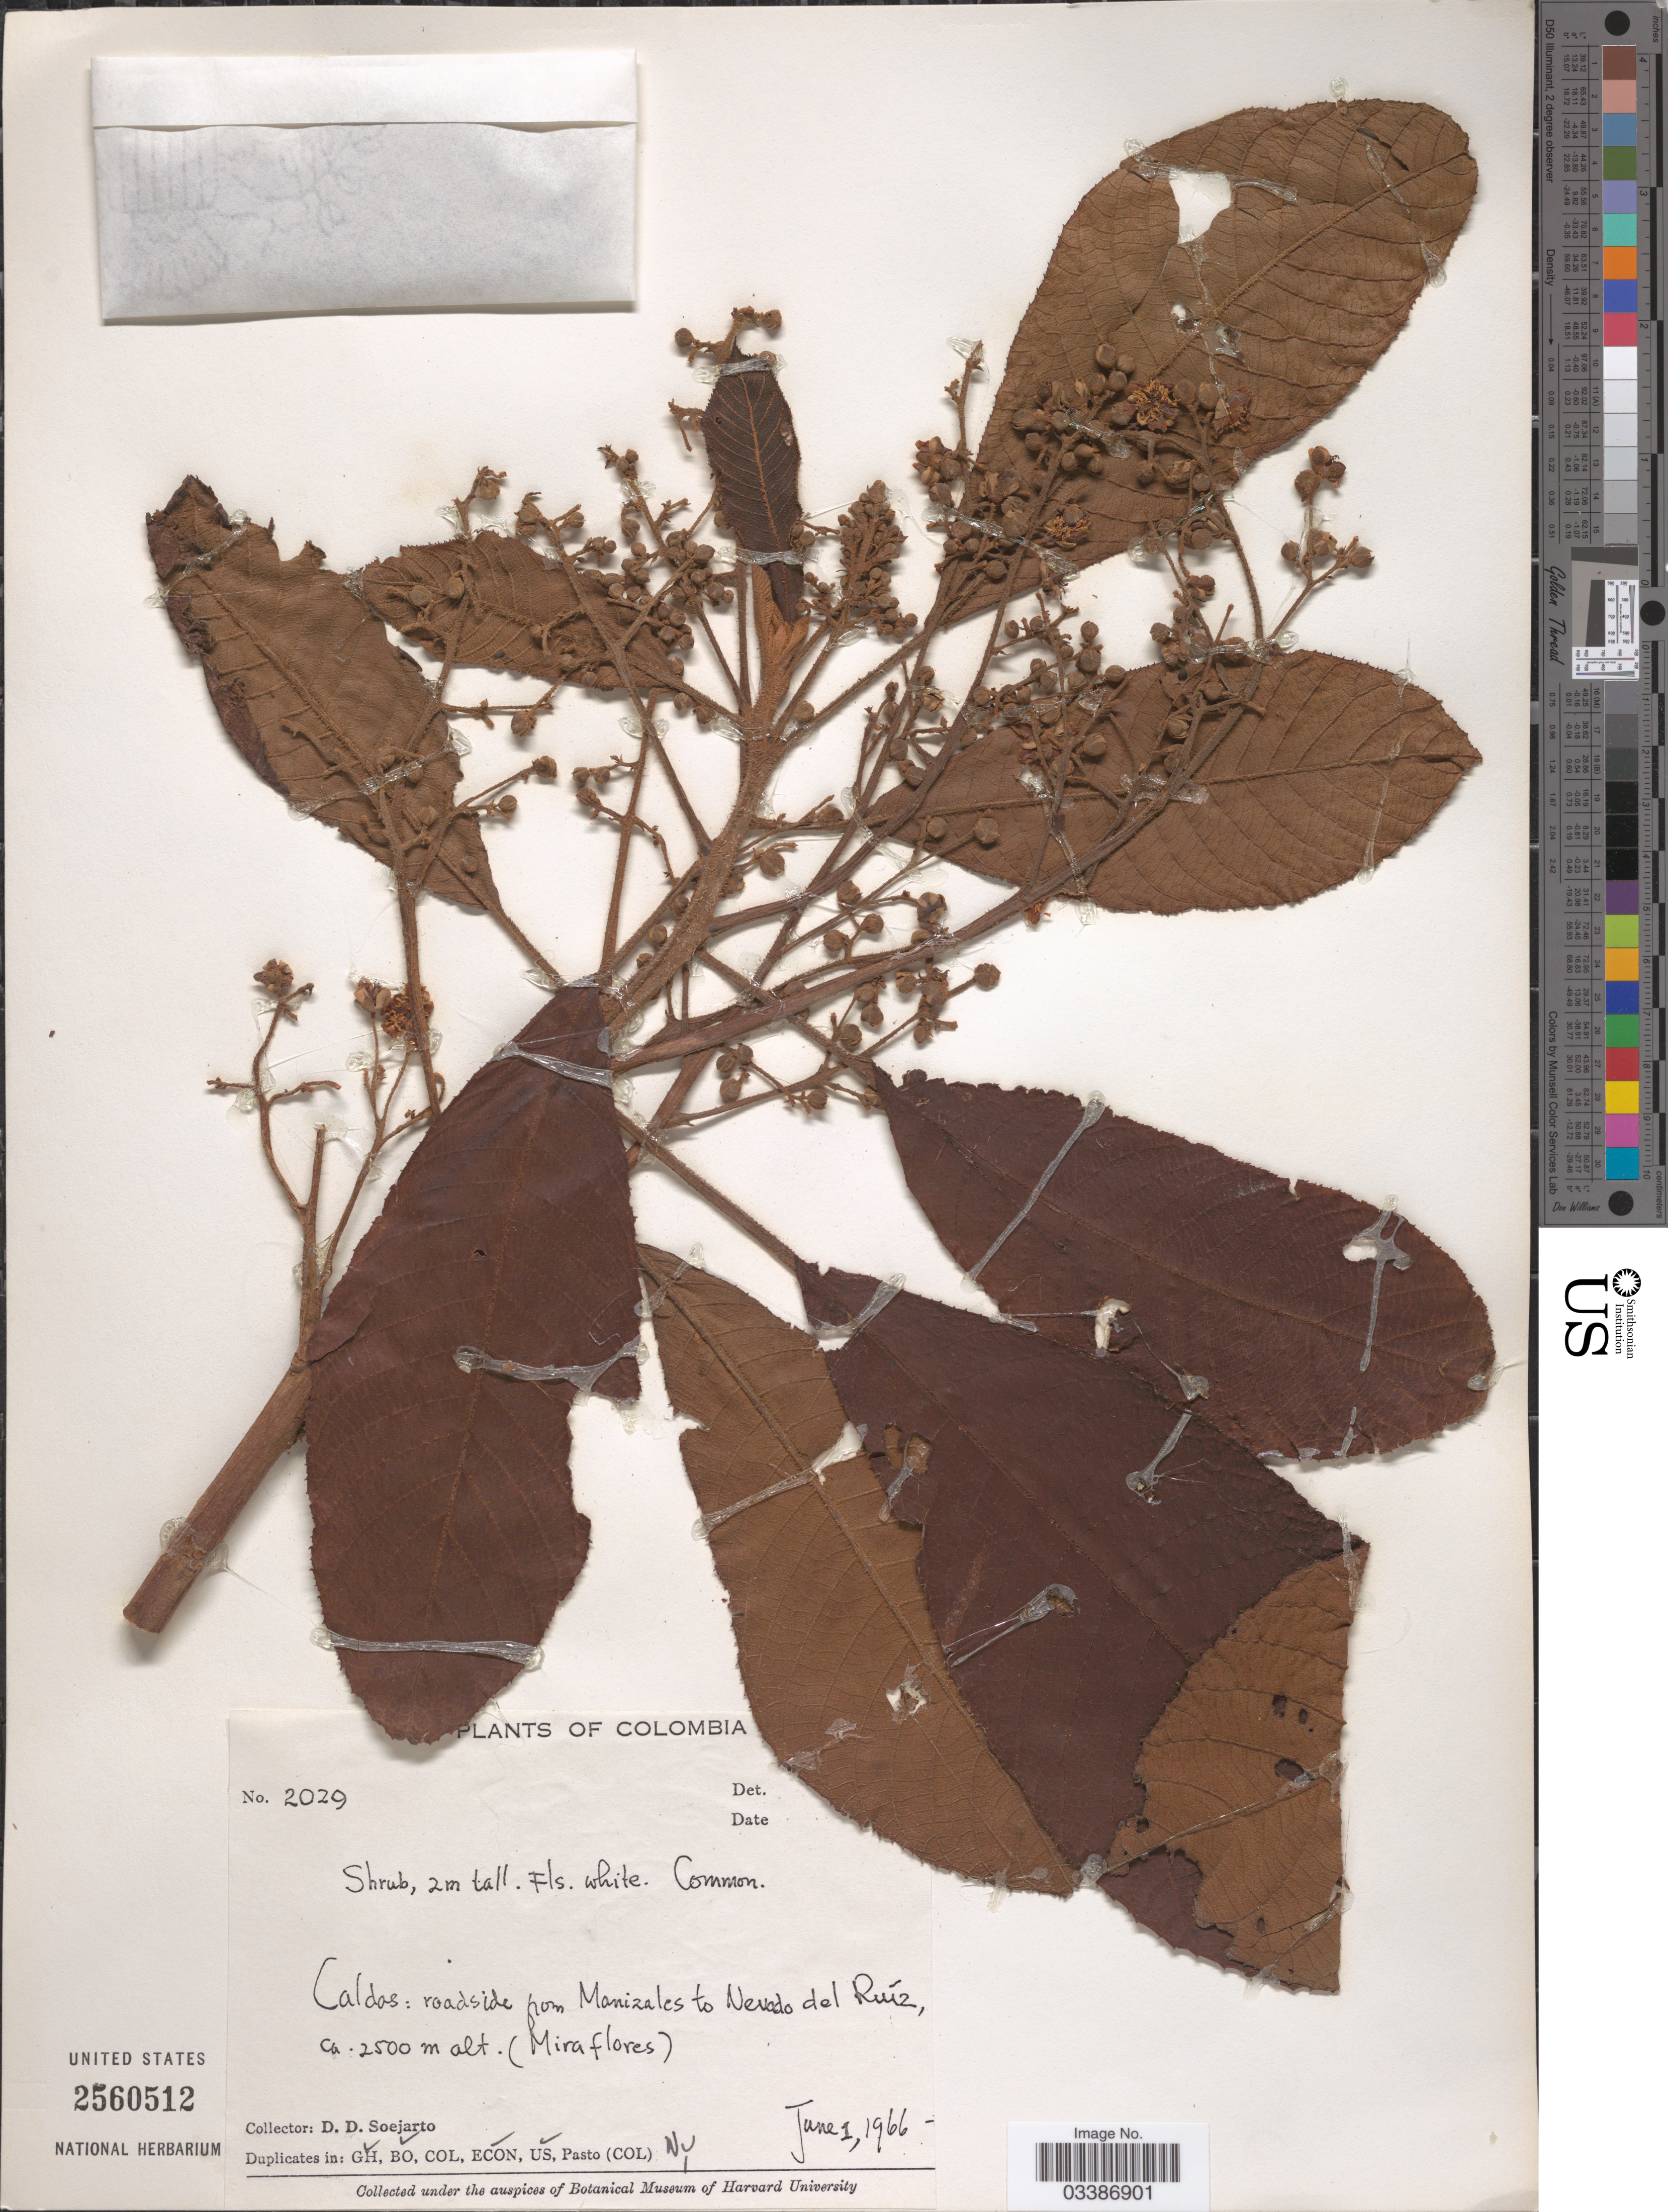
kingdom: Plantae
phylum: Tracheophyta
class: Magnoliopsida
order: Ericales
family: Actinidiaceae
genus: Saurauia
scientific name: Saurauia sp.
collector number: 2029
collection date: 1966-06-01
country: Colombia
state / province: Caldas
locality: Roadside from Manizales to Nevado del Ruíz.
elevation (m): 2500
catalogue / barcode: US 2560512